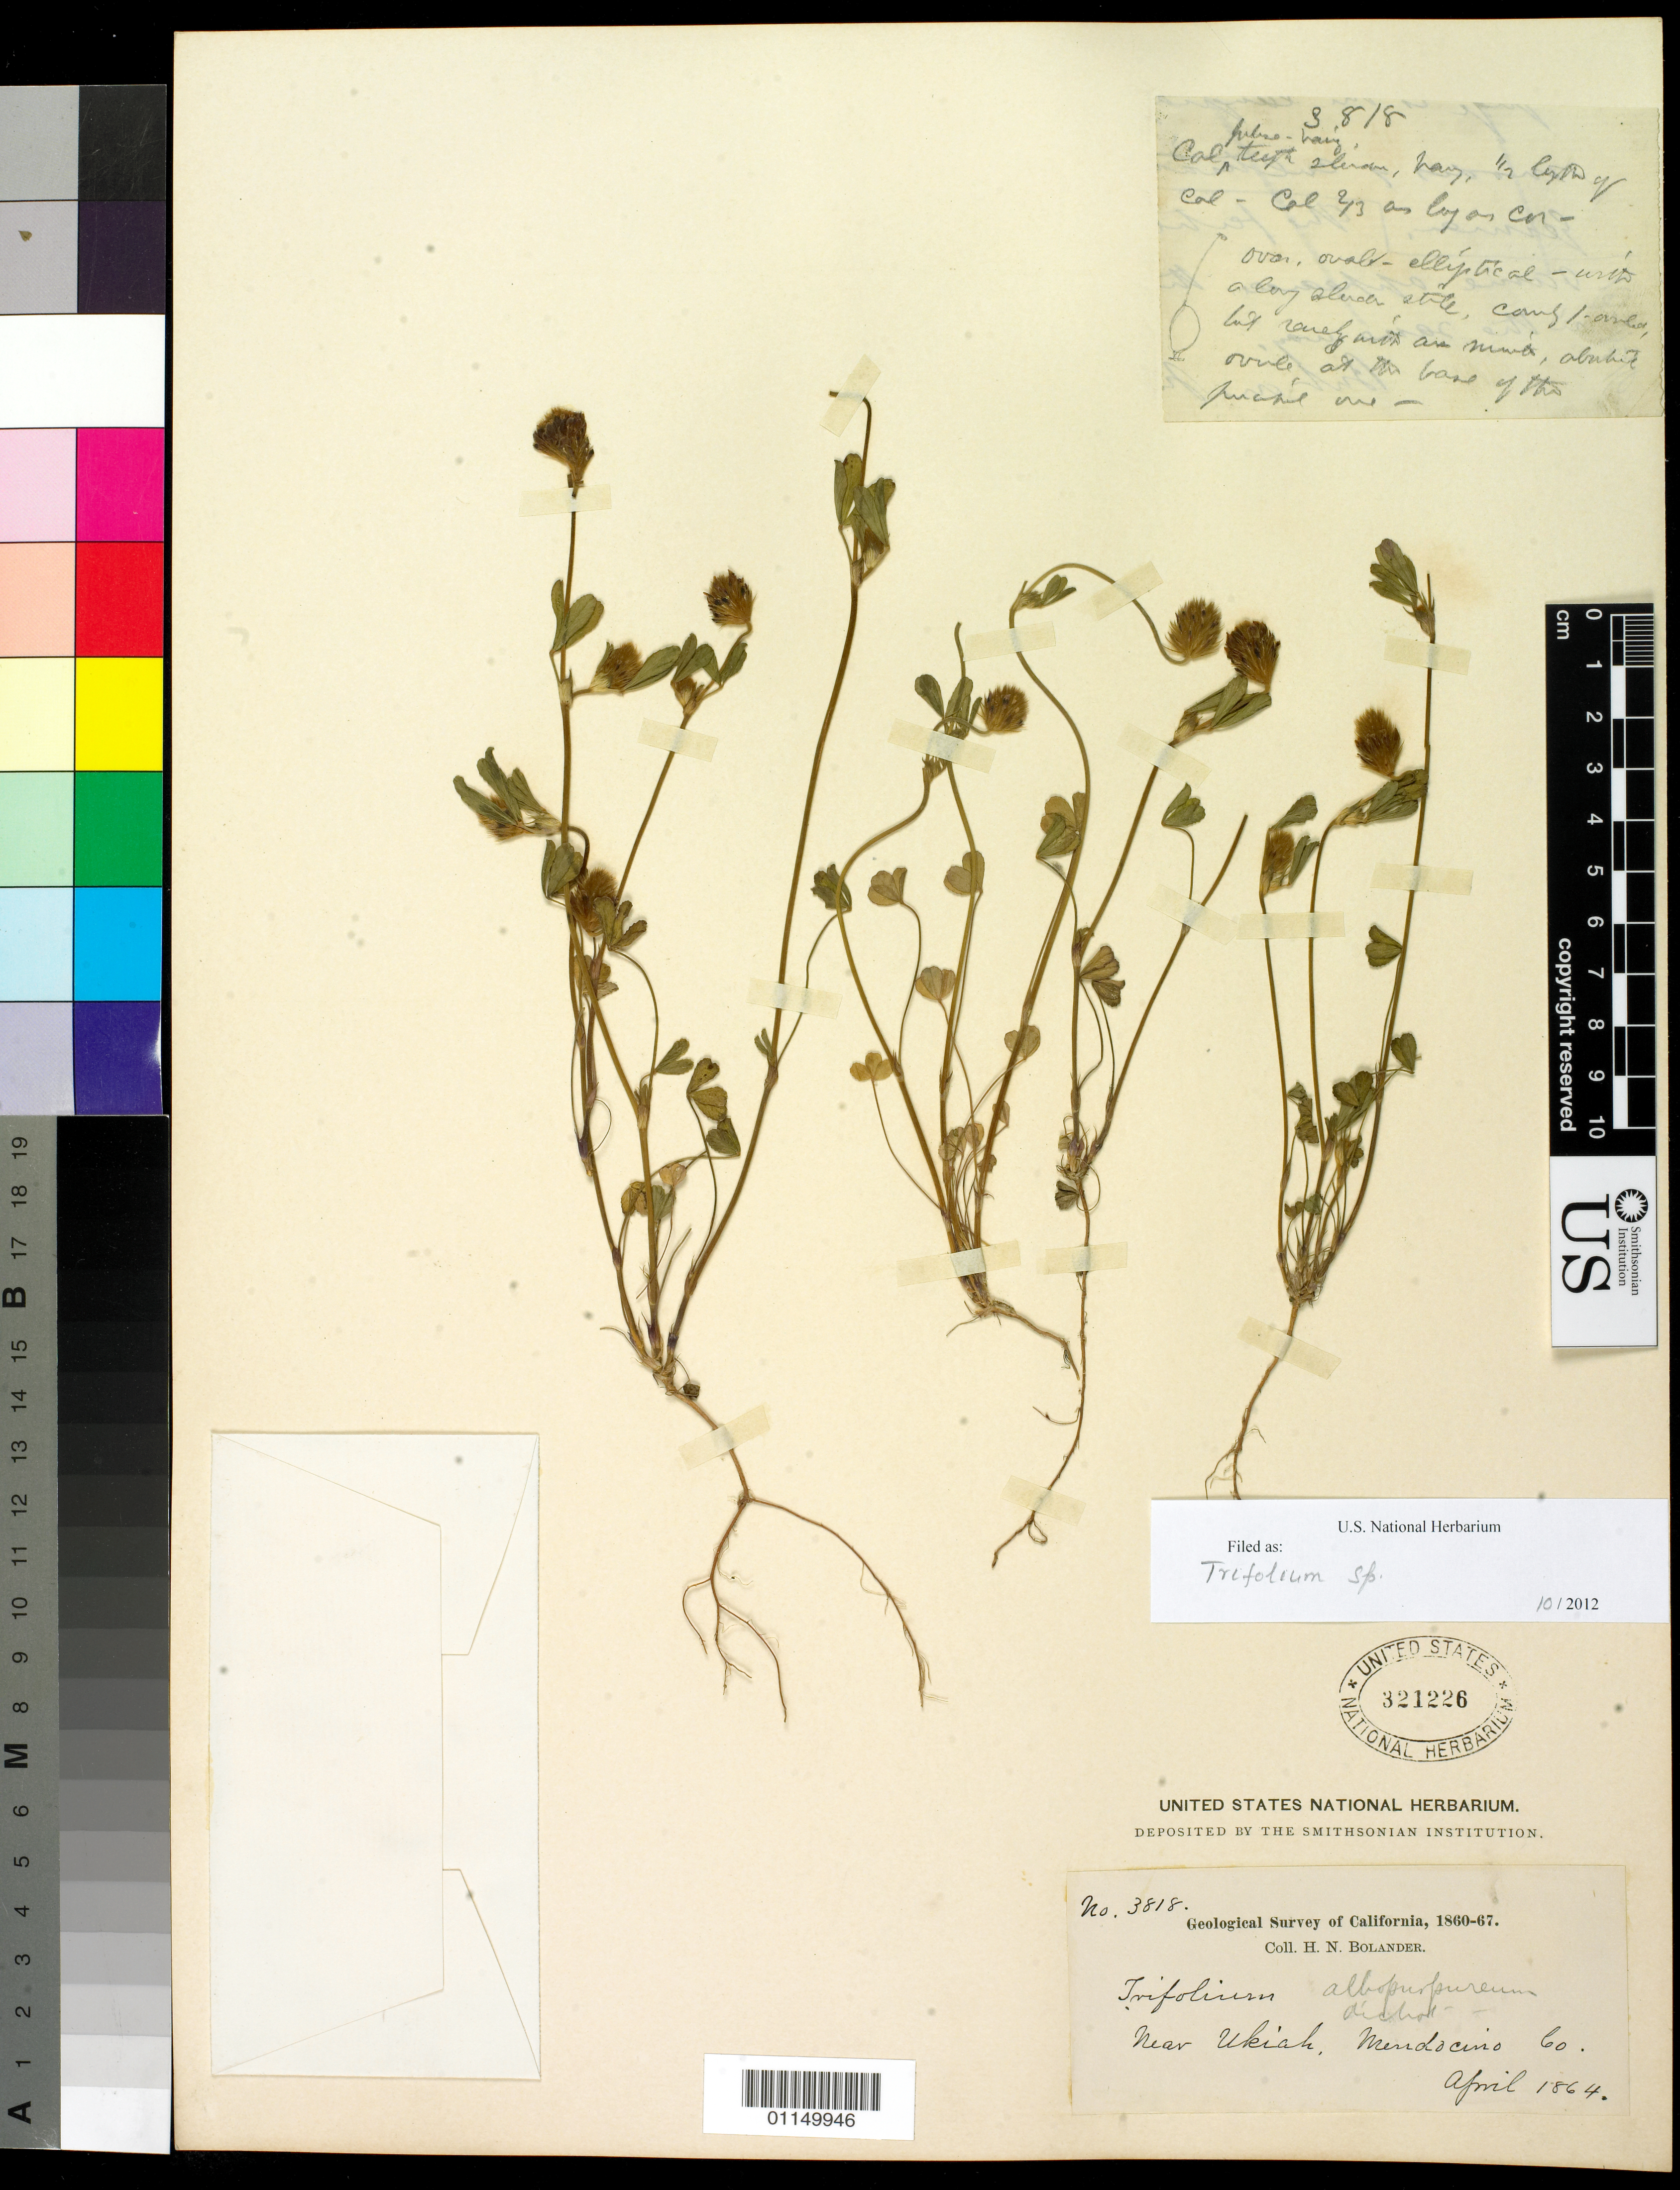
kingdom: Plantae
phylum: Tracheophyta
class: Magnoliopsida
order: Fabales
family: Fabaceae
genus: Trifolium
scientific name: Trifolium sp.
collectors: H. Bolander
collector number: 3818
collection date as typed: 1864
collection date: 1864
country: United States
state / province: California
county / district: Mendocino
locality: Near Ukiah.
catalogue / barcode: US 321226